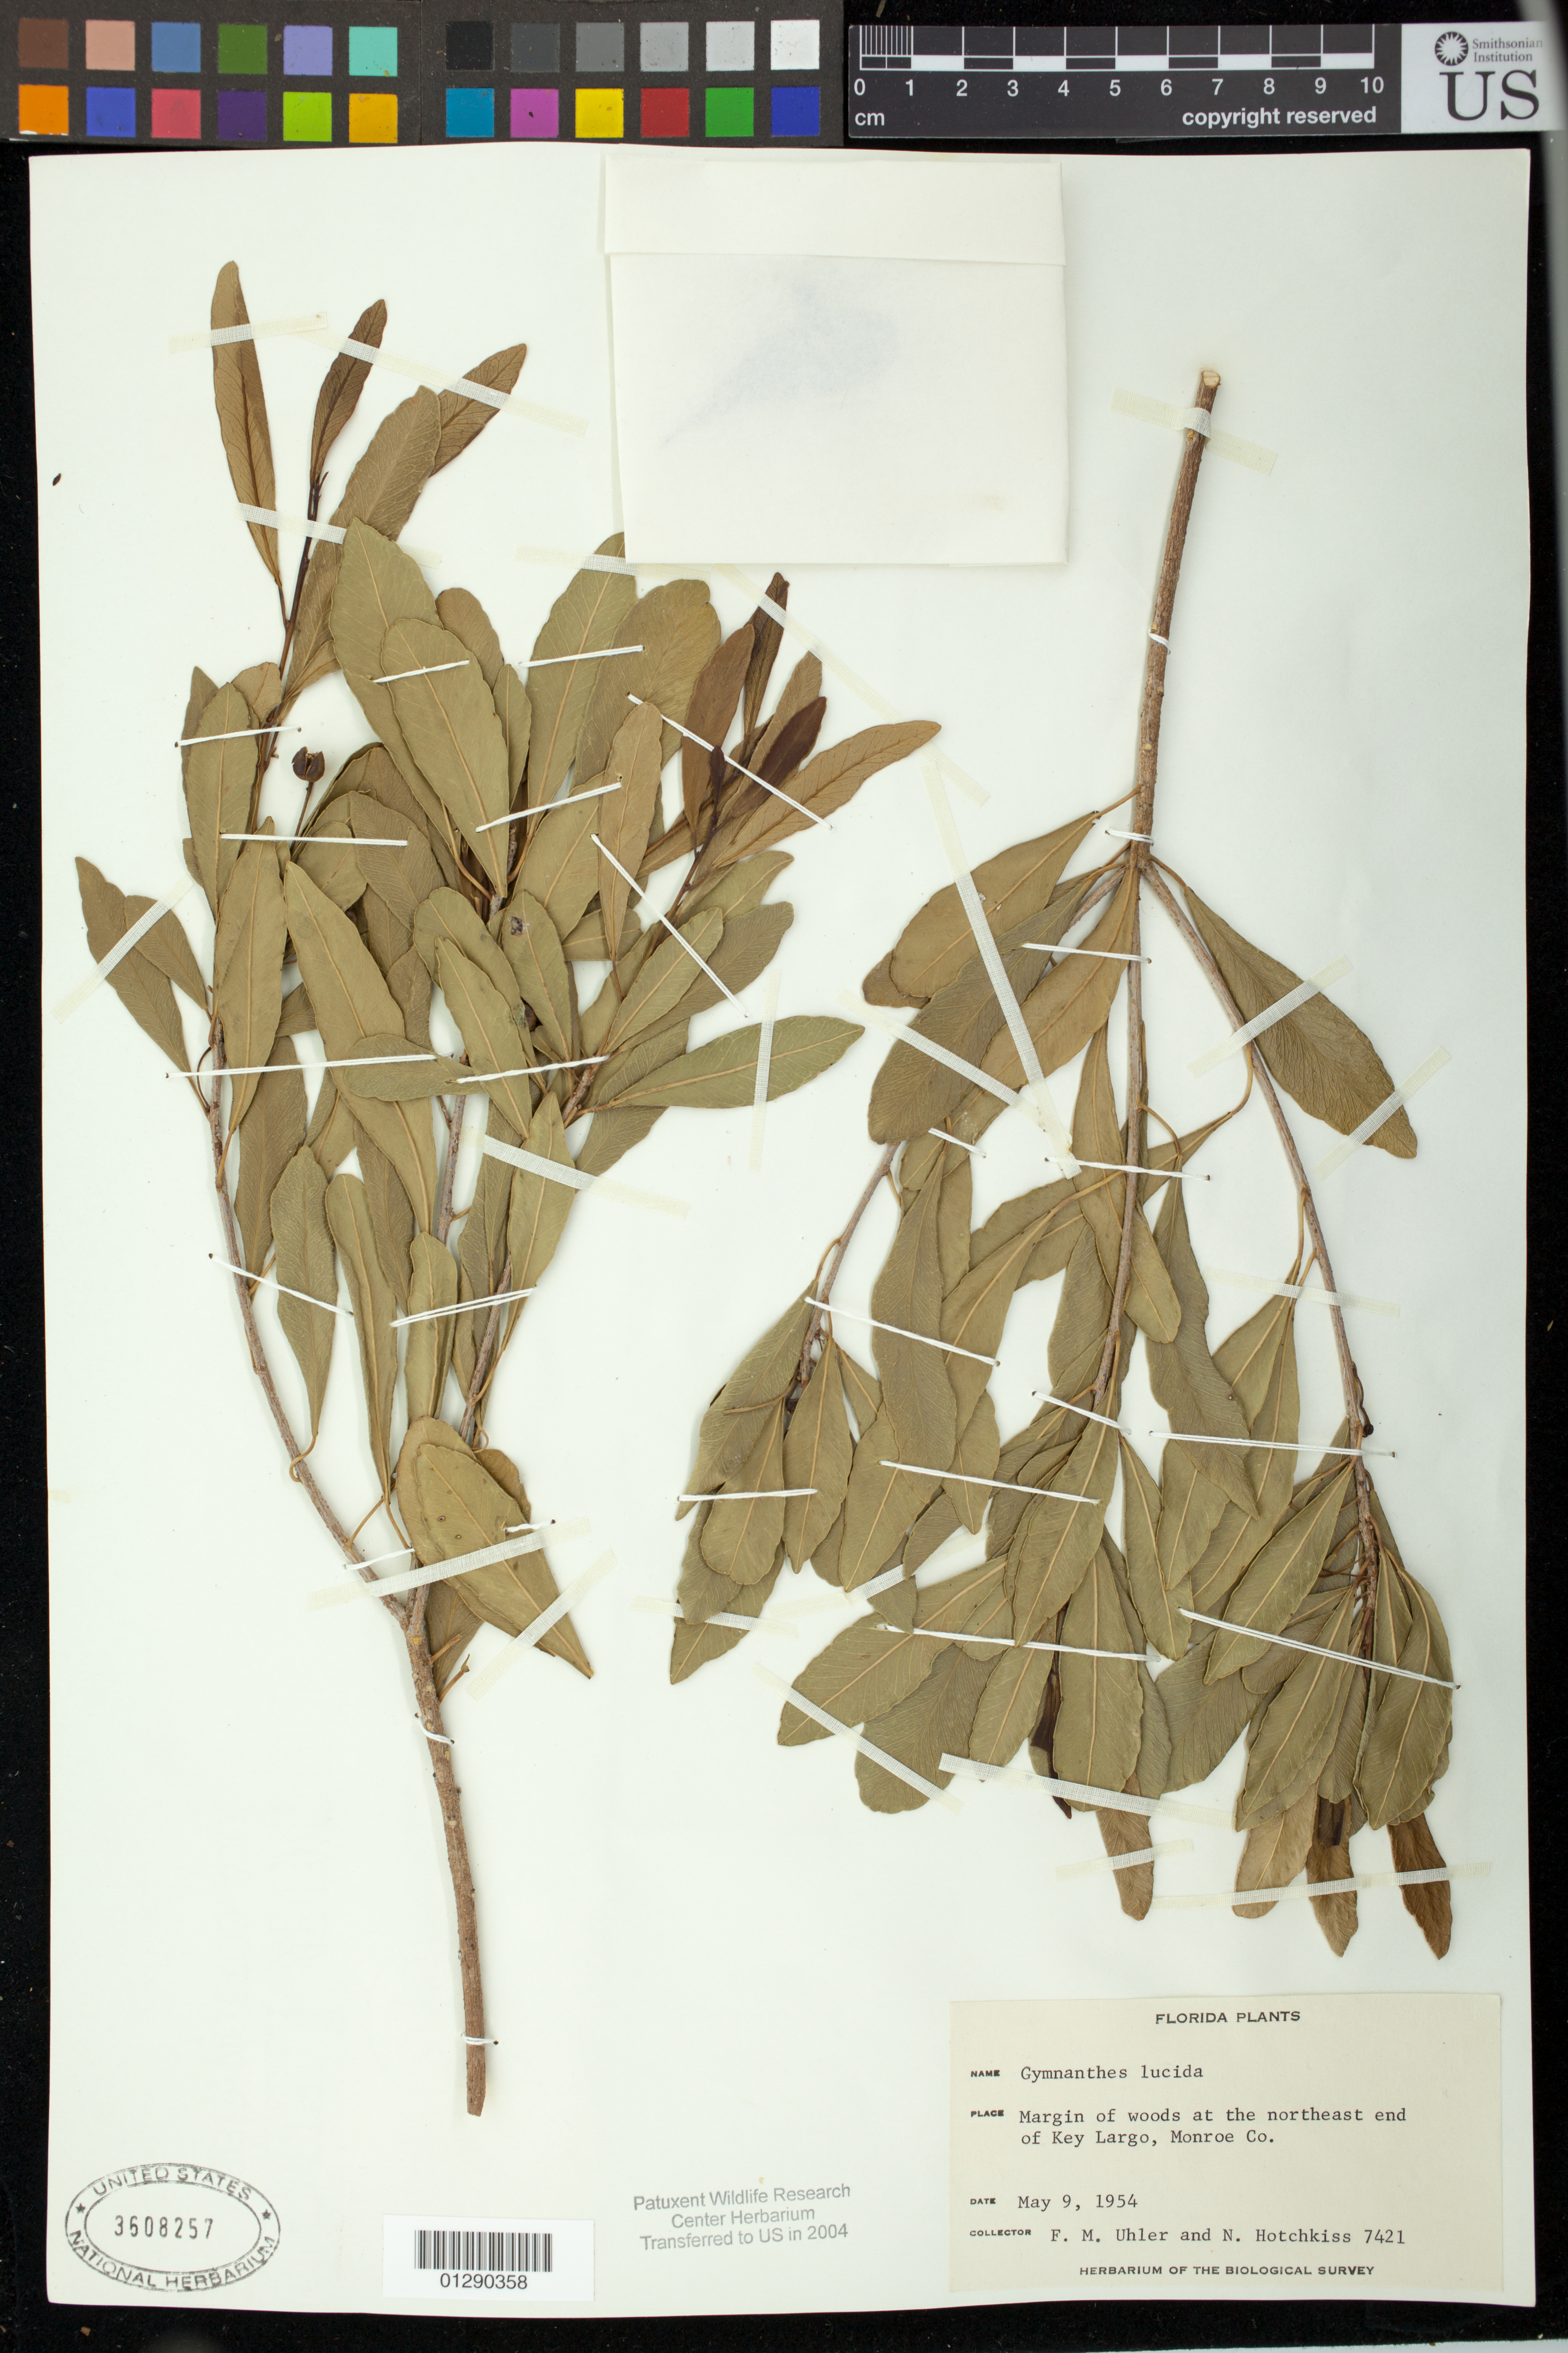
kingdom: Plantae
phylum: Tracheophyta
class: Magnoliopsida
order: Malpighiales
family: Euphorbiaceae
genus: Gymnanthes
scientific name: Gymnanthes lucida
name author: Sw.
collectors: F. M. Uhler & N. Hotchkiss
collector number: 7421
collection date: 1954-05-09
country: United States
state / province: Florida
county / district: Monroe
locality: woods at the northeast end of Key Largo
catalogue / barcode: US 3608257